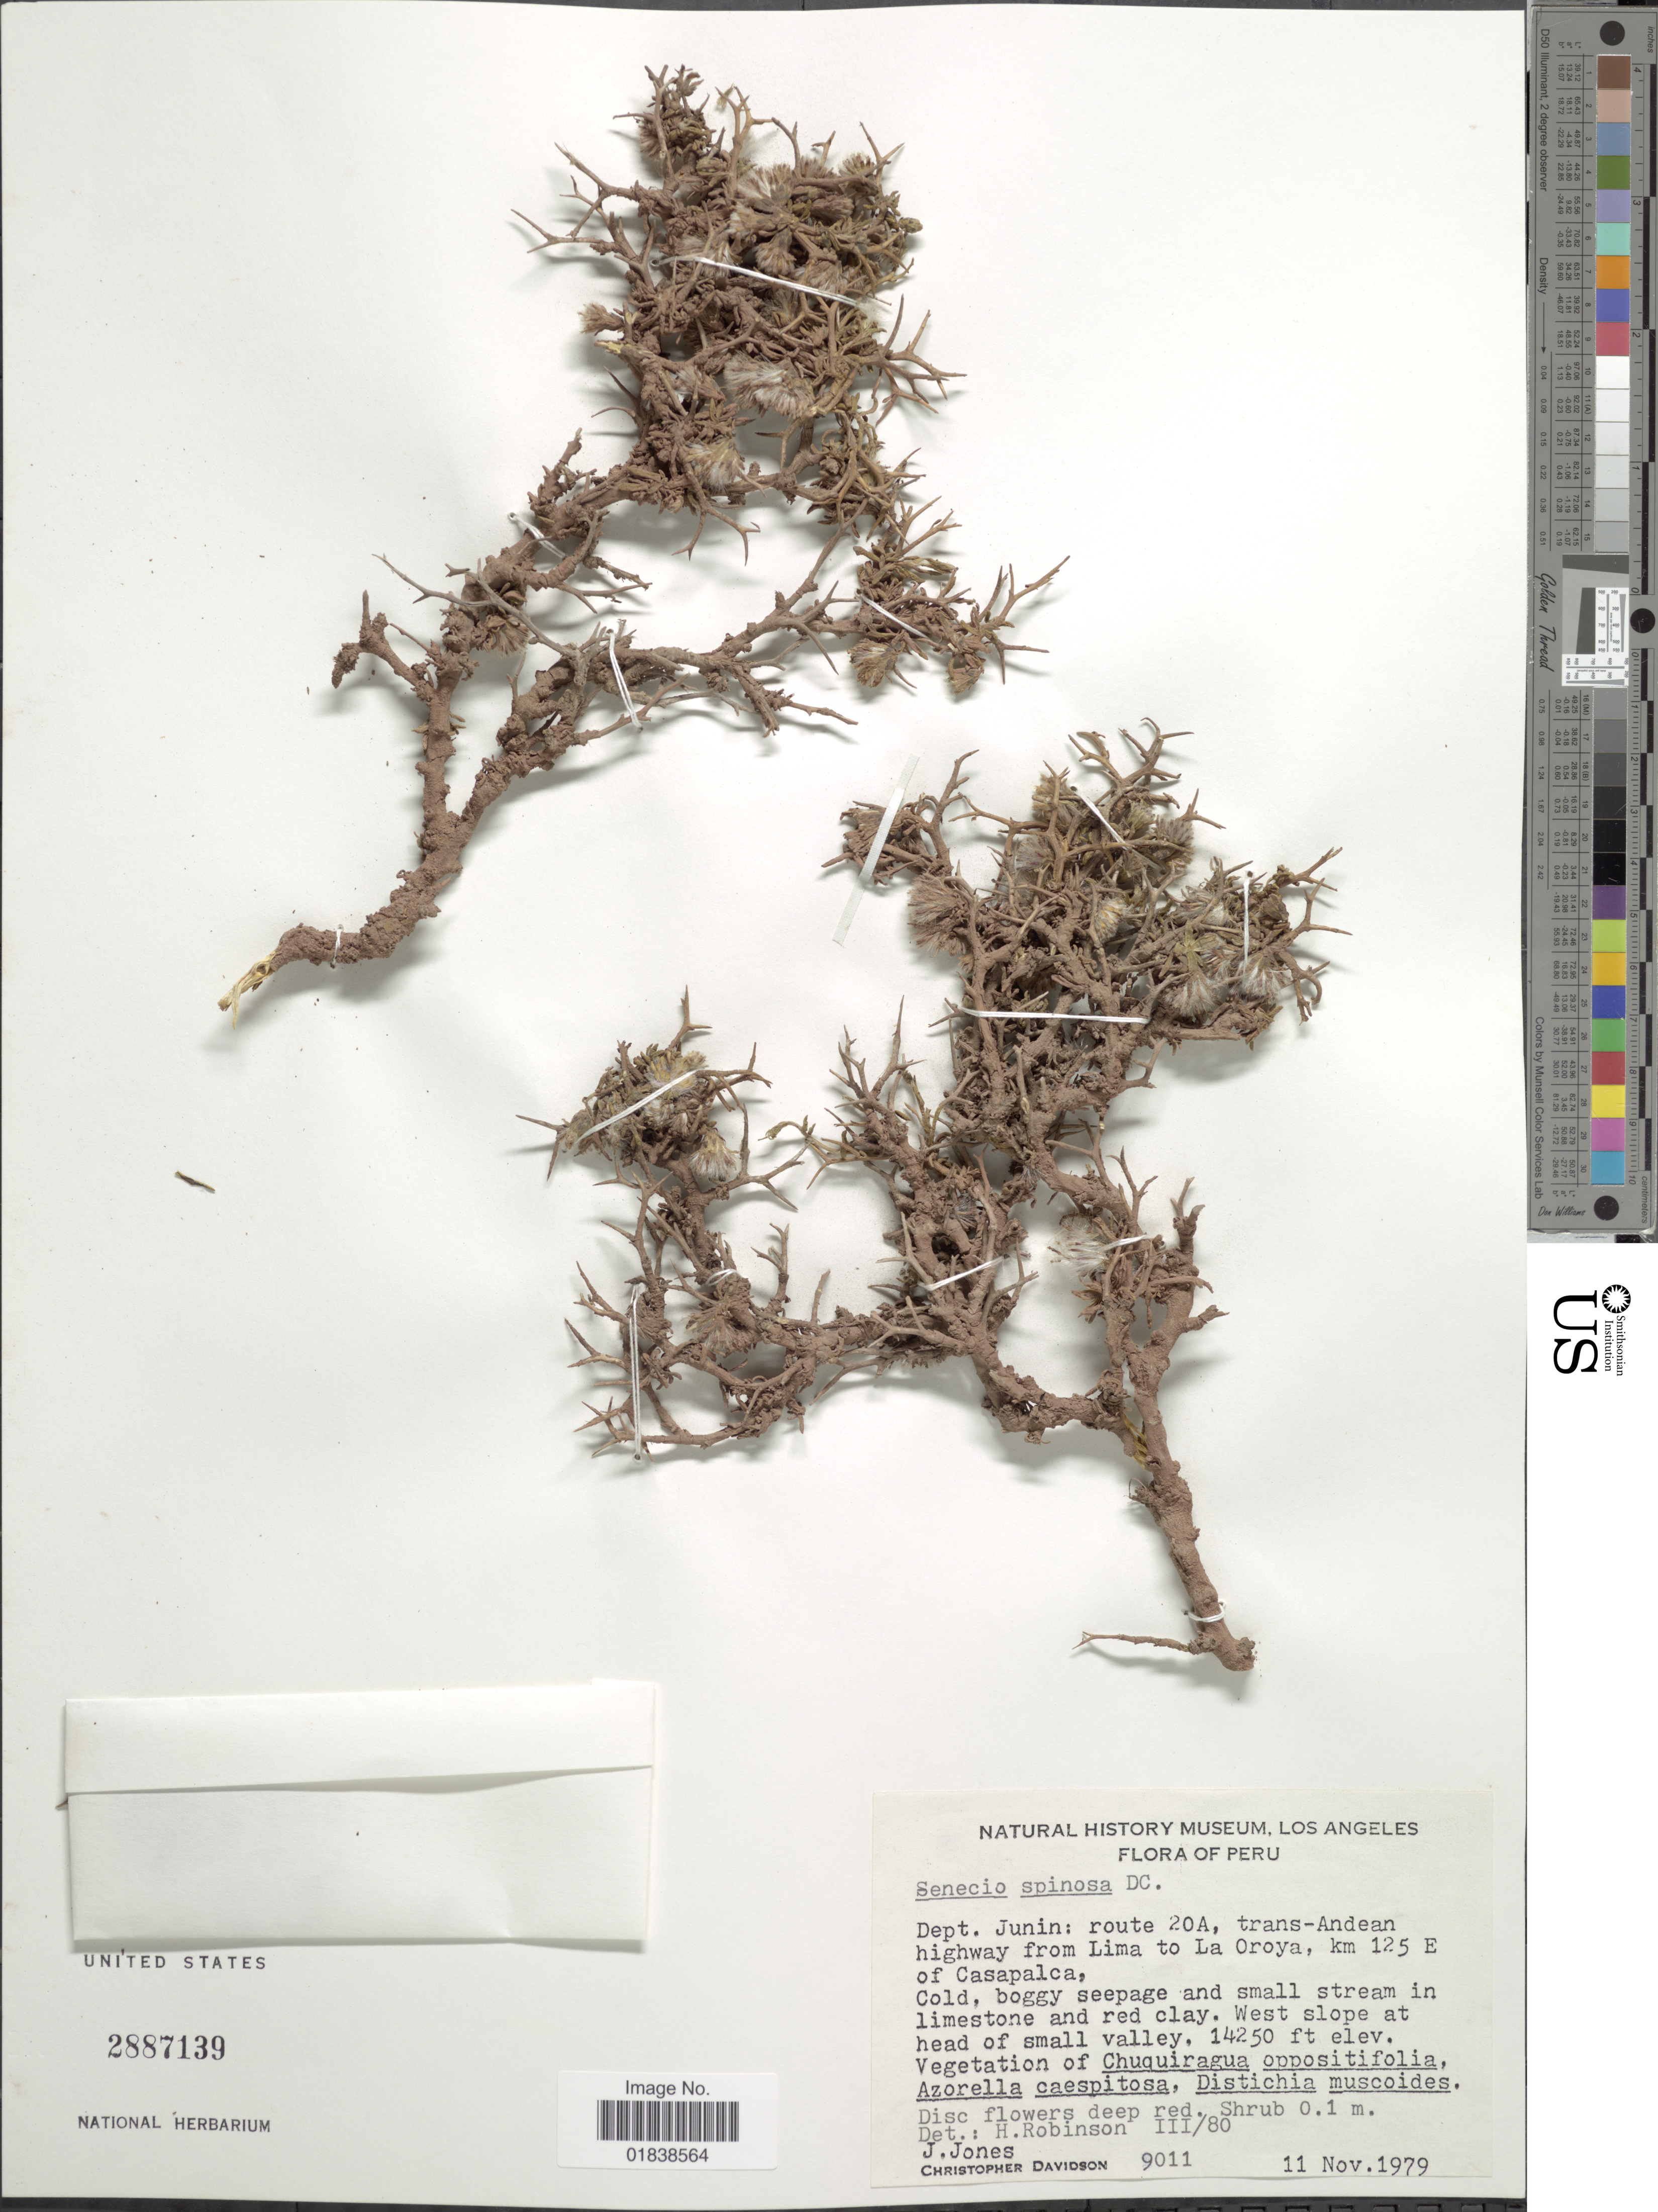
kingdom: Plantae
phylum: Tracheophyta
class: Magnoliopsida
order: Asterales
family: Asteraceae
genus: Senecio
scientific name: Senecio spinosus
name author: DC.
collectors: J. Jones & C. Davidson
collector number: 9011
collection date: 1979-11-11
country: Peru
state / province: Junín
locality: Route 20A, trans-Andean highway from Lima to La Oroya, km 125 E of Casapalca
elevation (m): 4343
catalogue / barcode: US 2887139